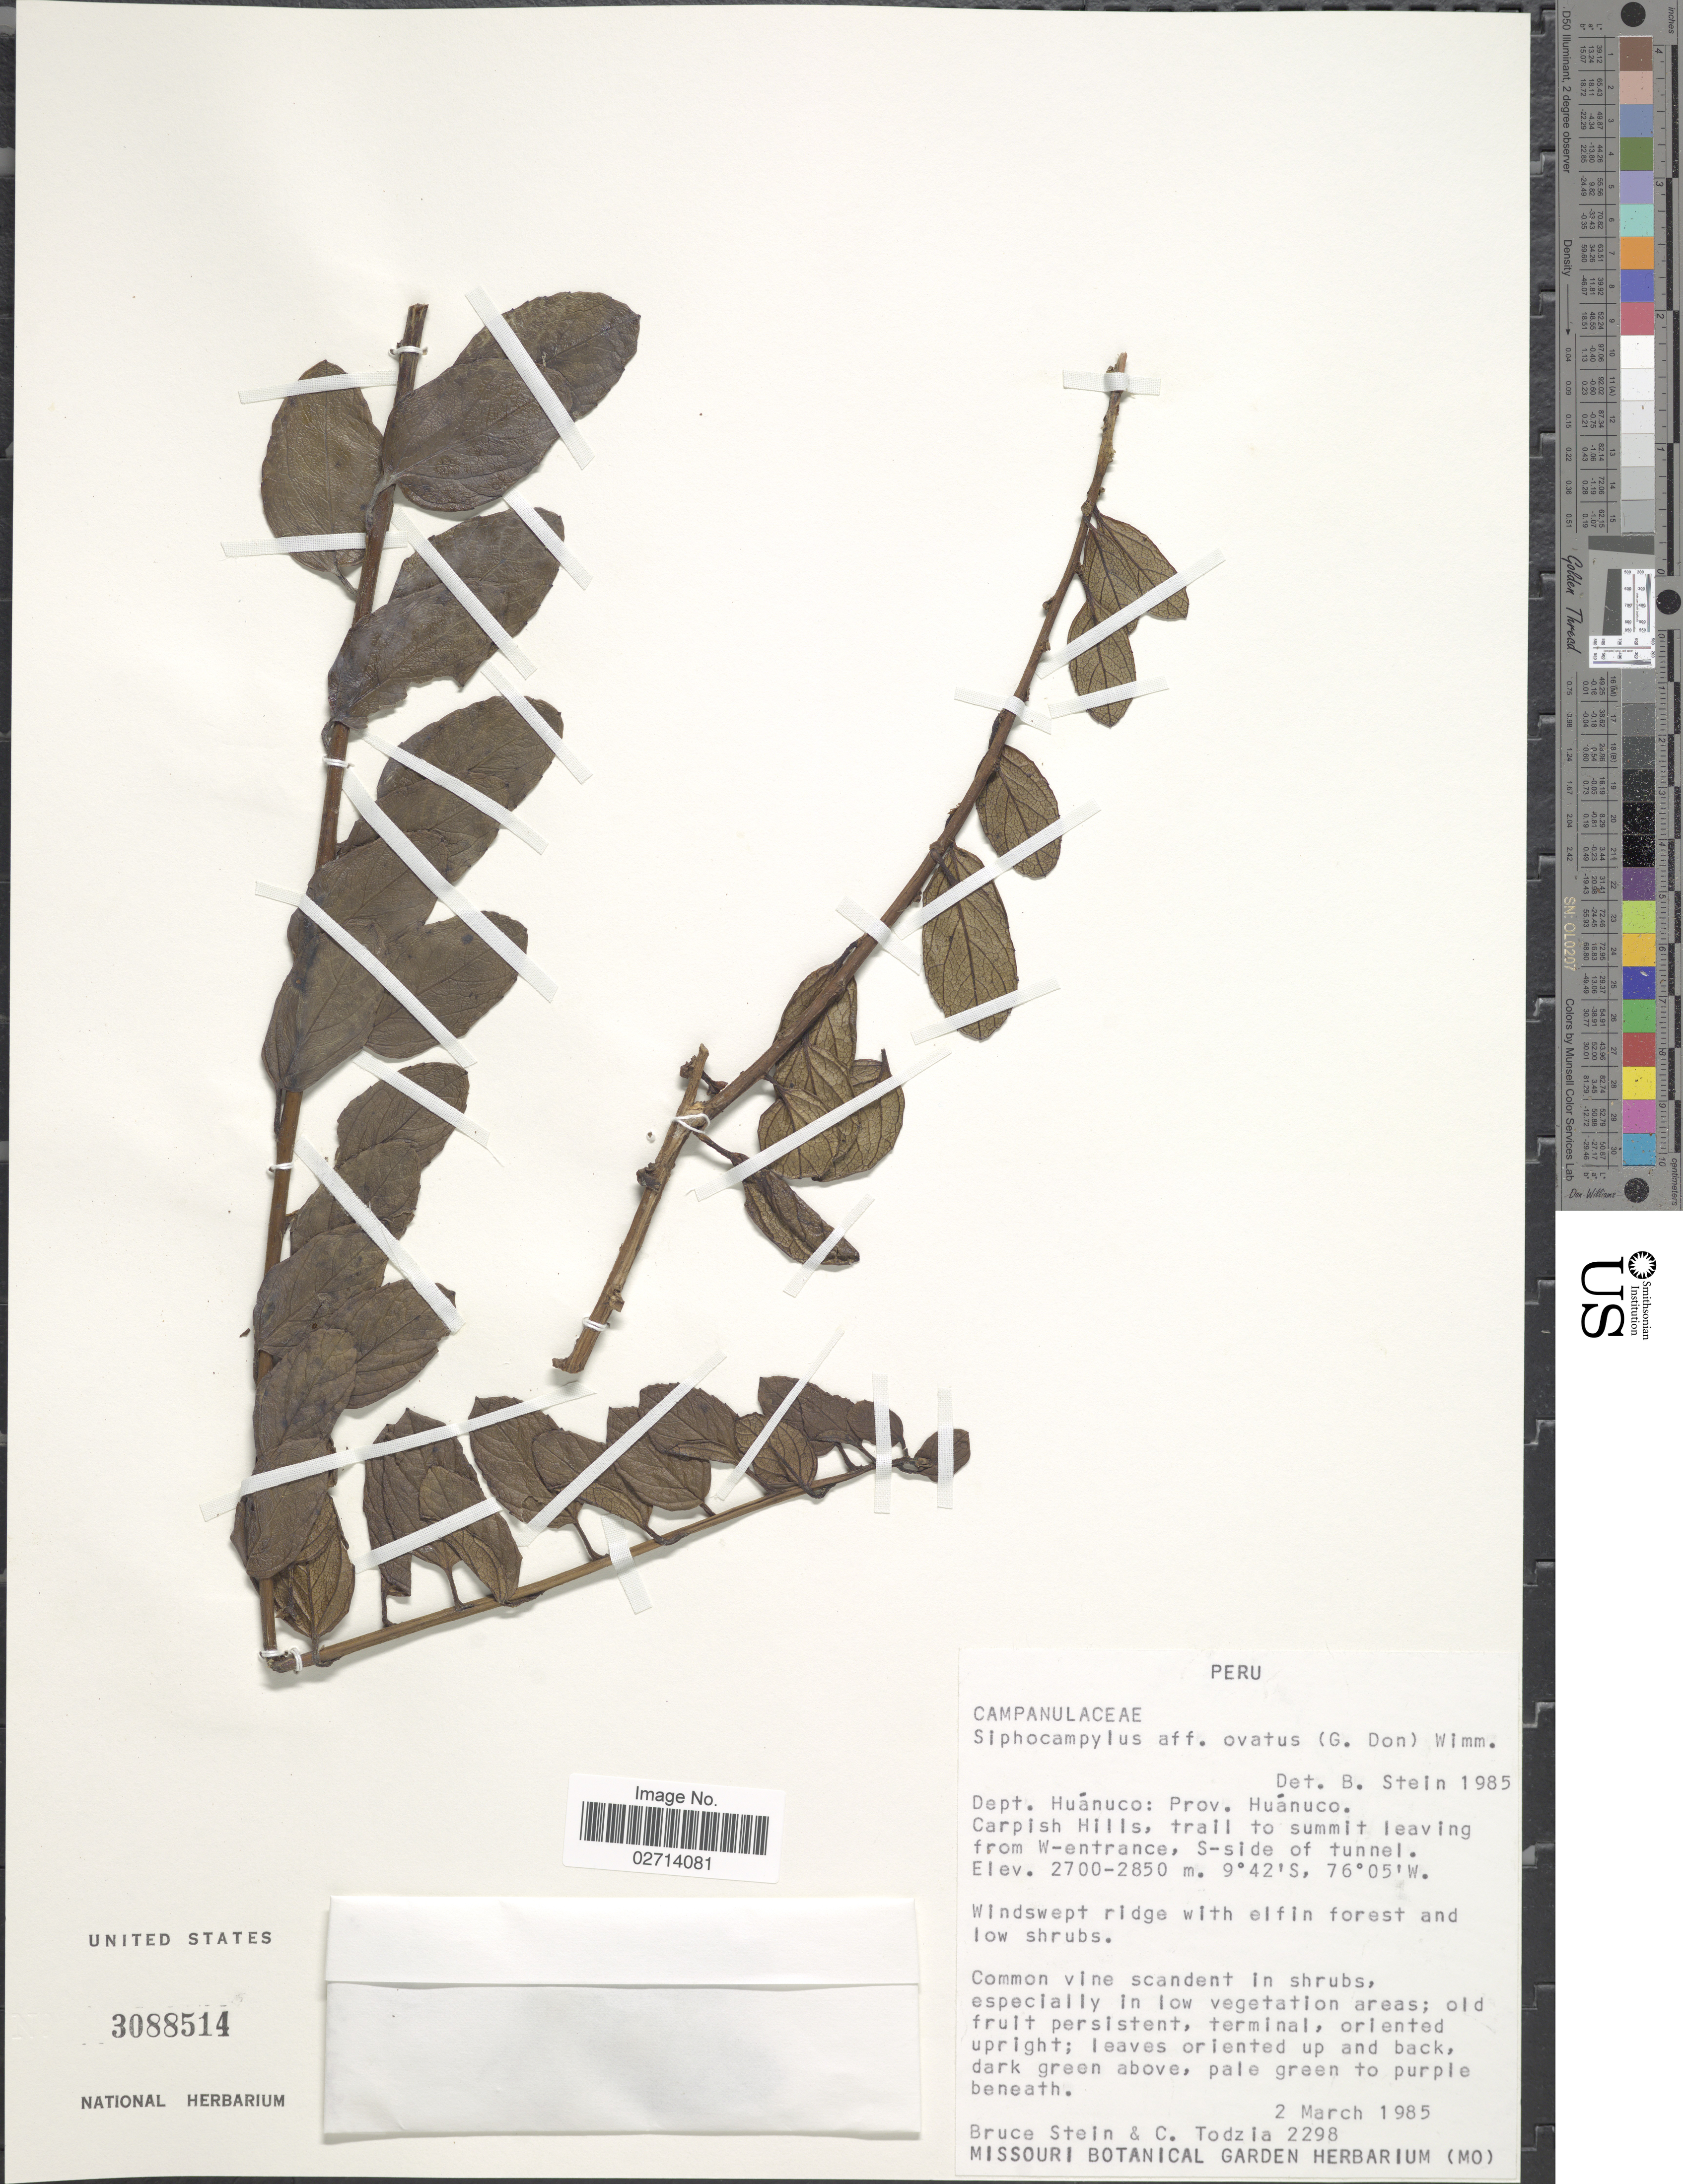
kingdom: Plantae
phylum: Tracheophyta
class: Magnoliopsida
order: Asterales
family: Campanulaceae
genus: Siphocampylus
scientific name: Siphocampylus ovatus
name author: (G. Don) E. Wimm.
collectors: B. A. Stein & C. A. Todzia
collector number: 2298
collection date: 1985-03-03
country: Peru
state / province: Huánuco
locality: Prov. Huánuco, Carpish Hills, trail to summit leaving from W-entrance, S-side of tunnel, windswept ridge.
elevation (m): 2700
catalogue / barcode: US 3088514